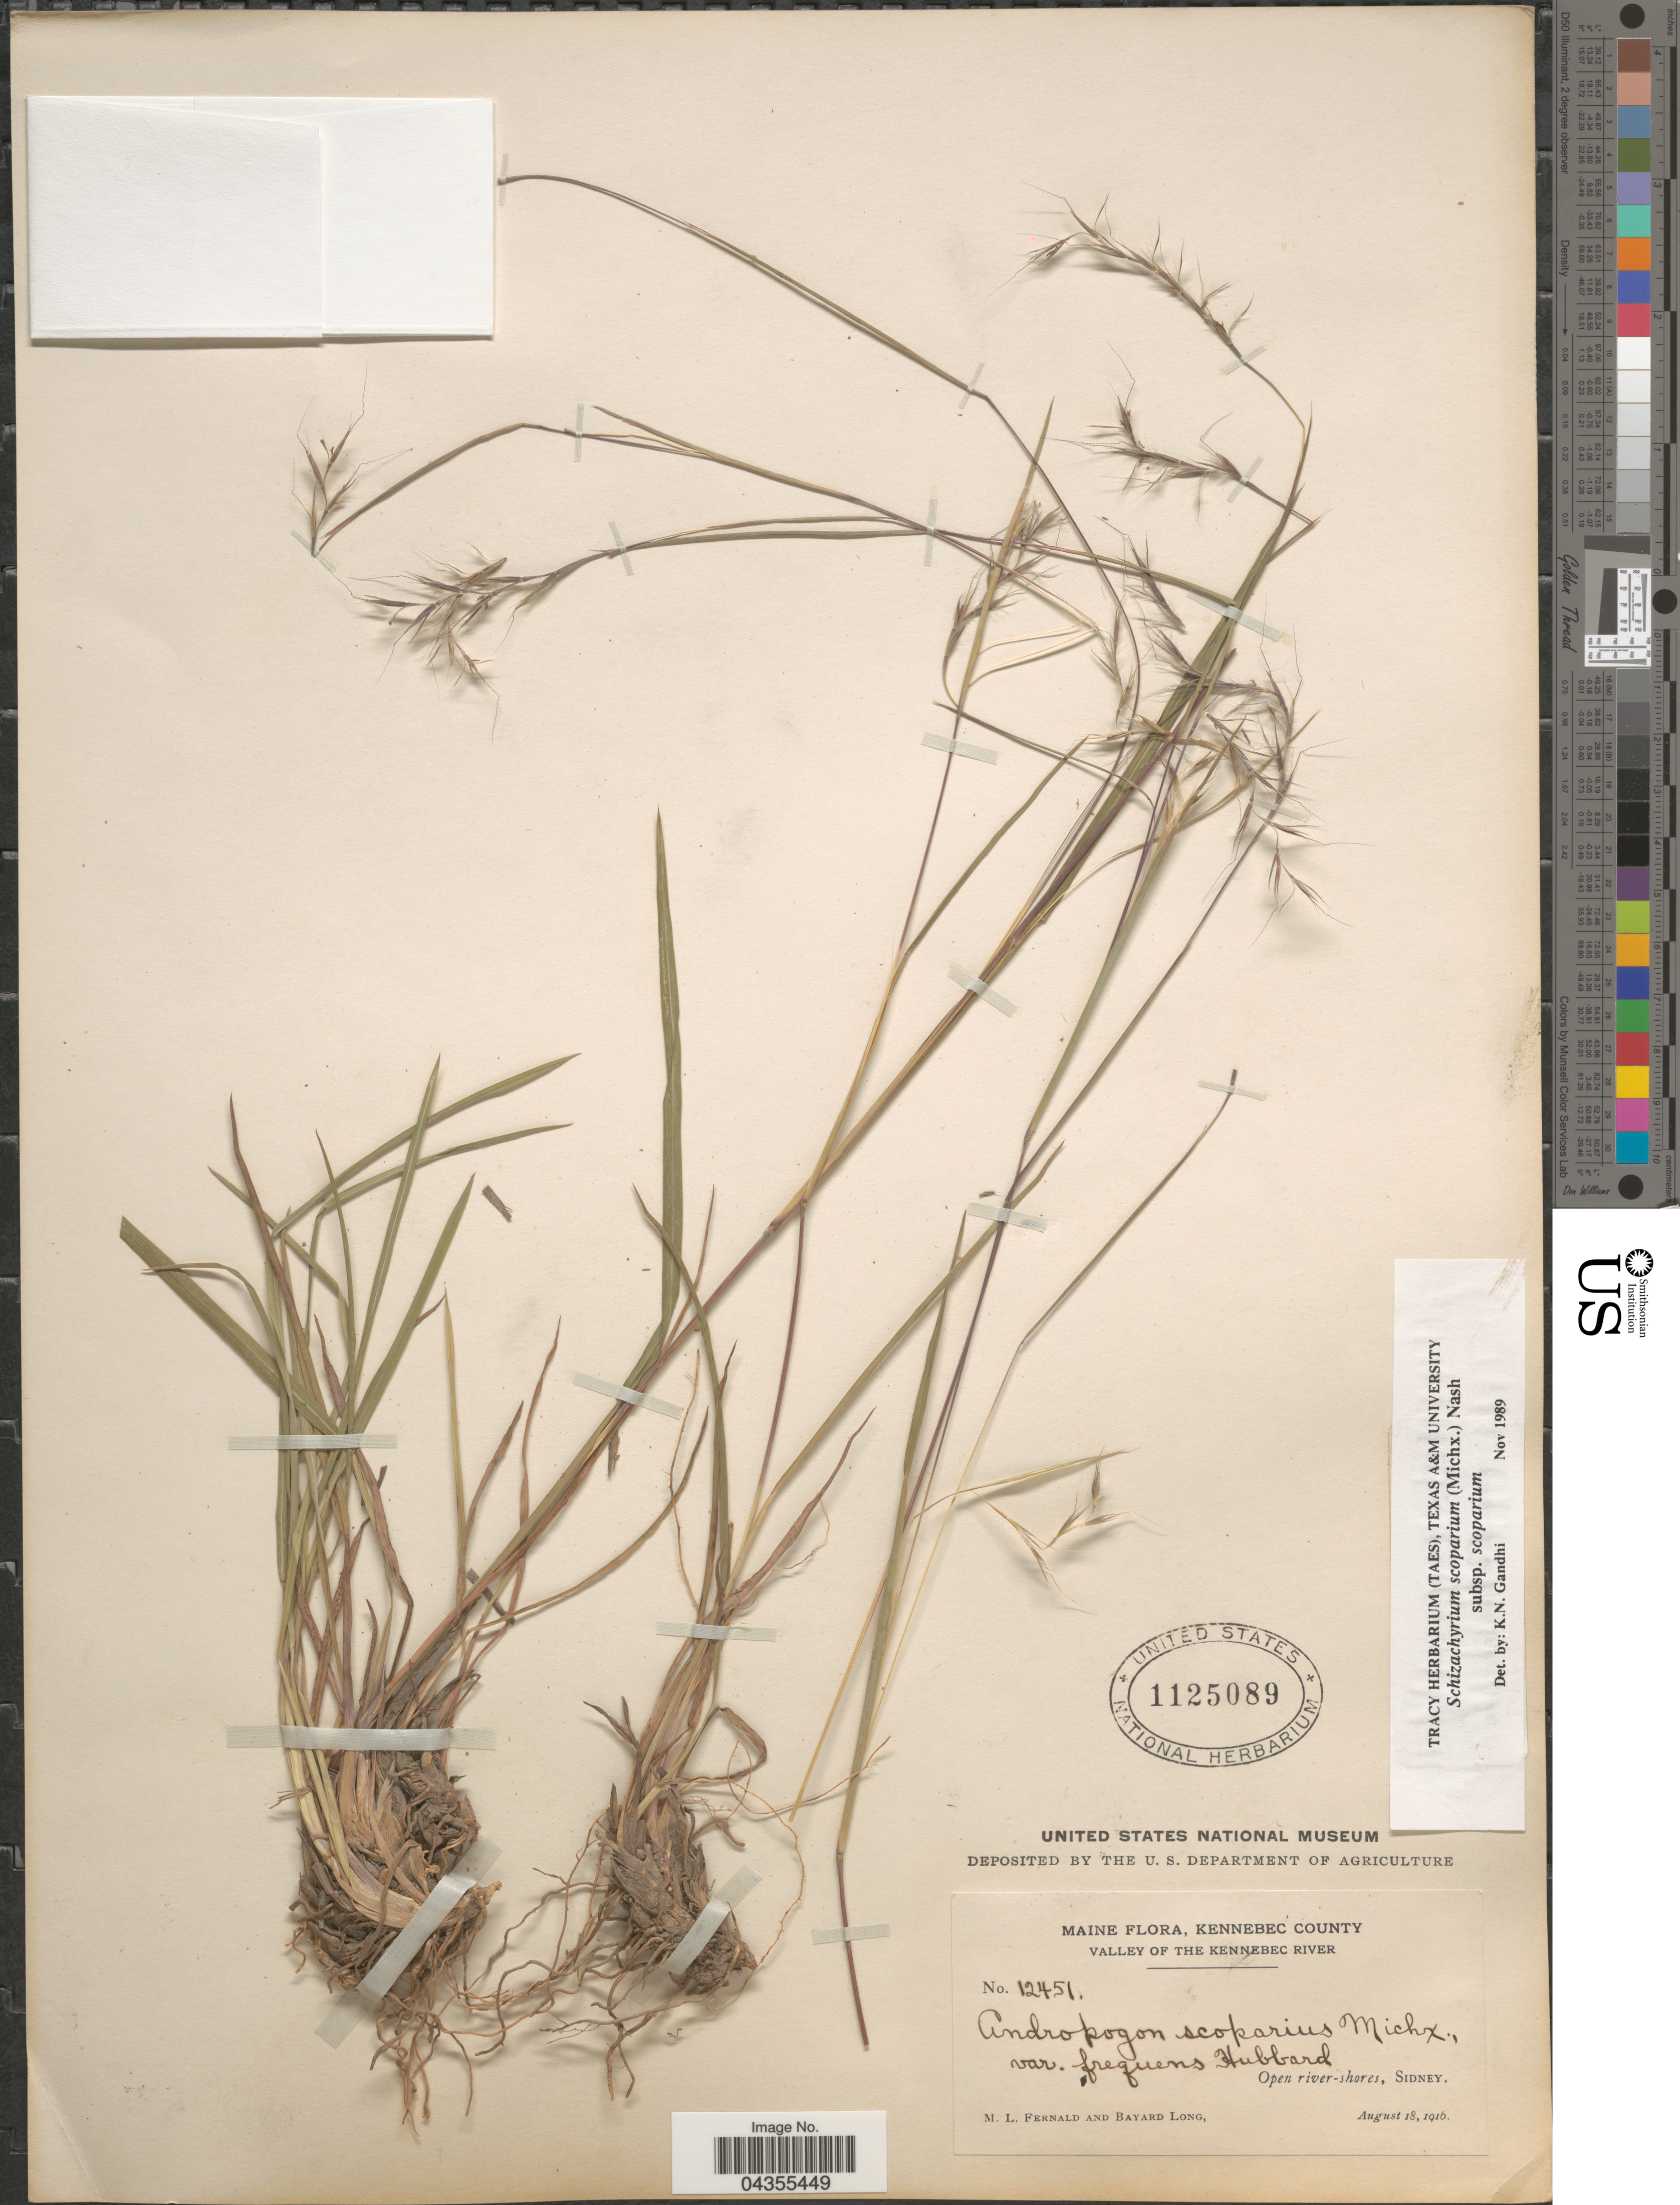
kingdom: Plantae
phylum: Tracheophyta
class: Liliopsida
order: Poales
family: Poaceae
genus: Schizachyrium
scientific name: Schizachyrium scoparium var. scoparium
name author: (Michx.) Nash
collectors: M. L. Fernald & B. Long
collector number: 12451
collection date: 1916-08-18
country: United States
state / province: Maine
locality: Kennebec County. Valley of the Kennebec River. Open river-shores, Sidney.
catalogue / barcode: US 1125089